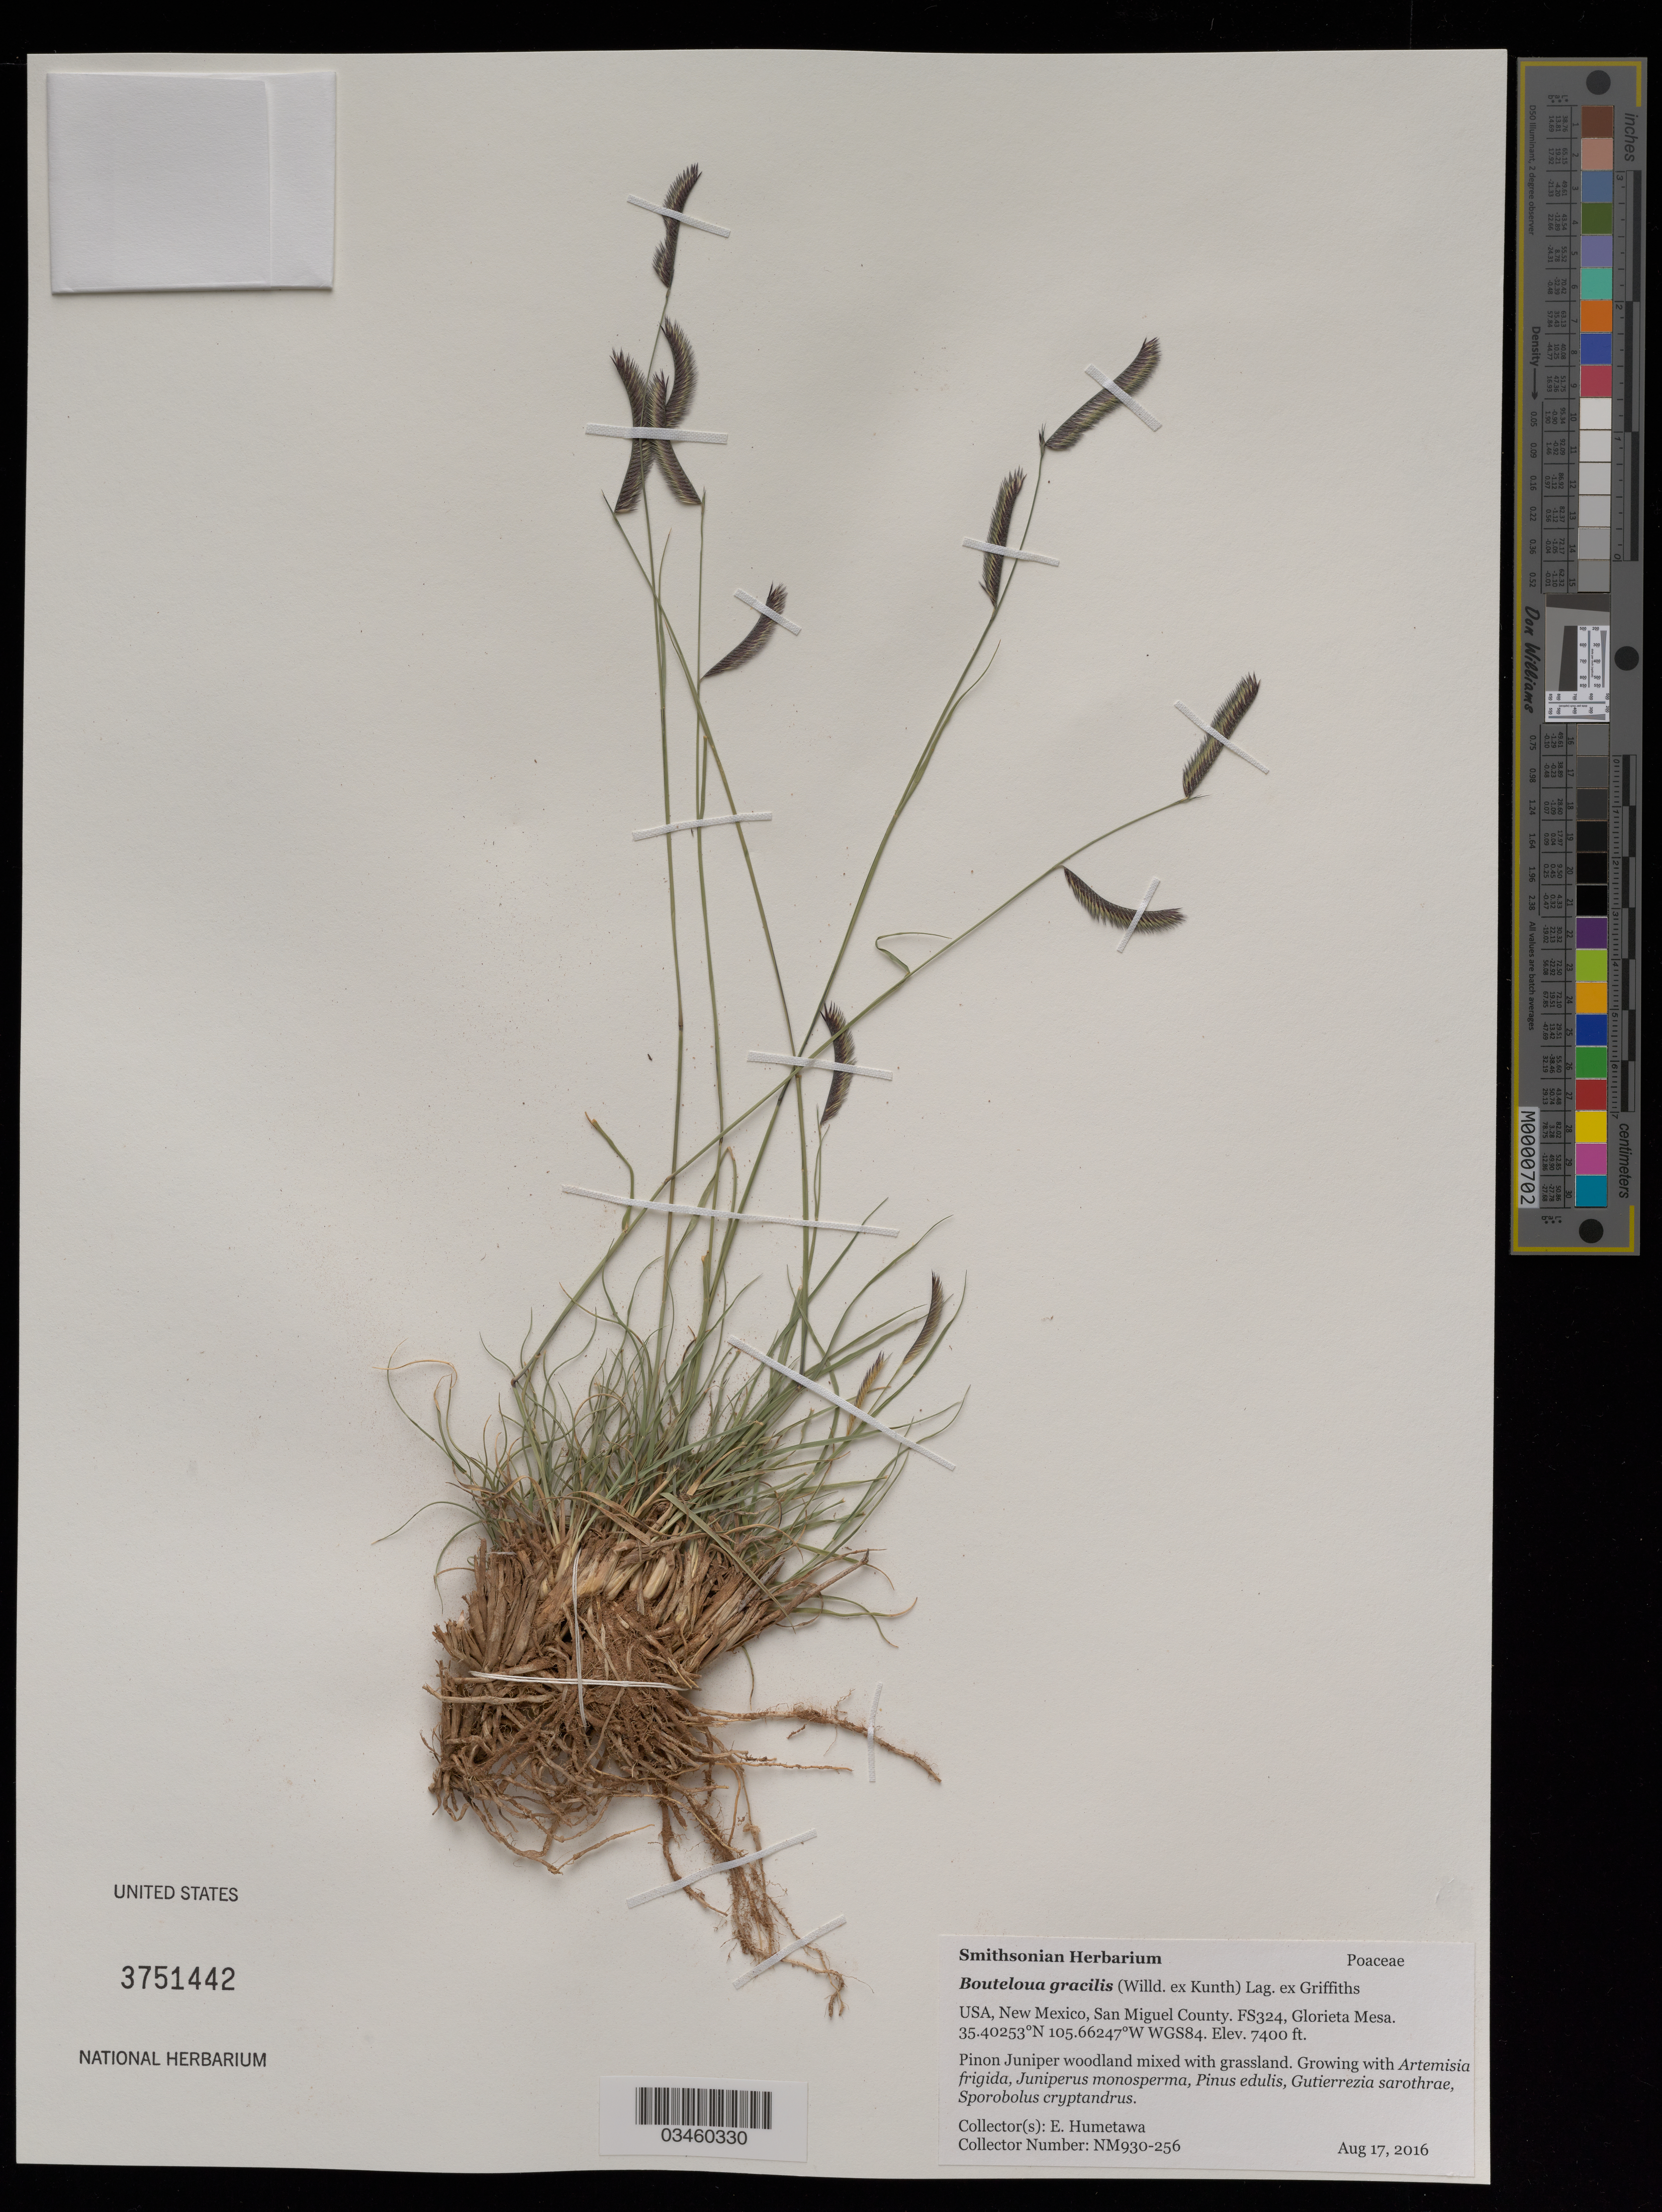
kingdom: Plantae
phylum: Tracheophyta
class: Liliopsida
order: Poales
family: Poaceae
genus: Bouteloua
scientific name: Bouteloua gracilis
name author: (Kunth) Lag. ex Griffiths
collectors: E. Humetawa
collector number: NM930-256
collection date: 2016-08-17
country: United States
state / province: New Mexico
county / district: San Miguel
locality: Glorieta Mesa, FS324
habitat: Pinon-Juniper woodland with grassland.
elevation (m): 2256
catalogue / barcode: US 3751442